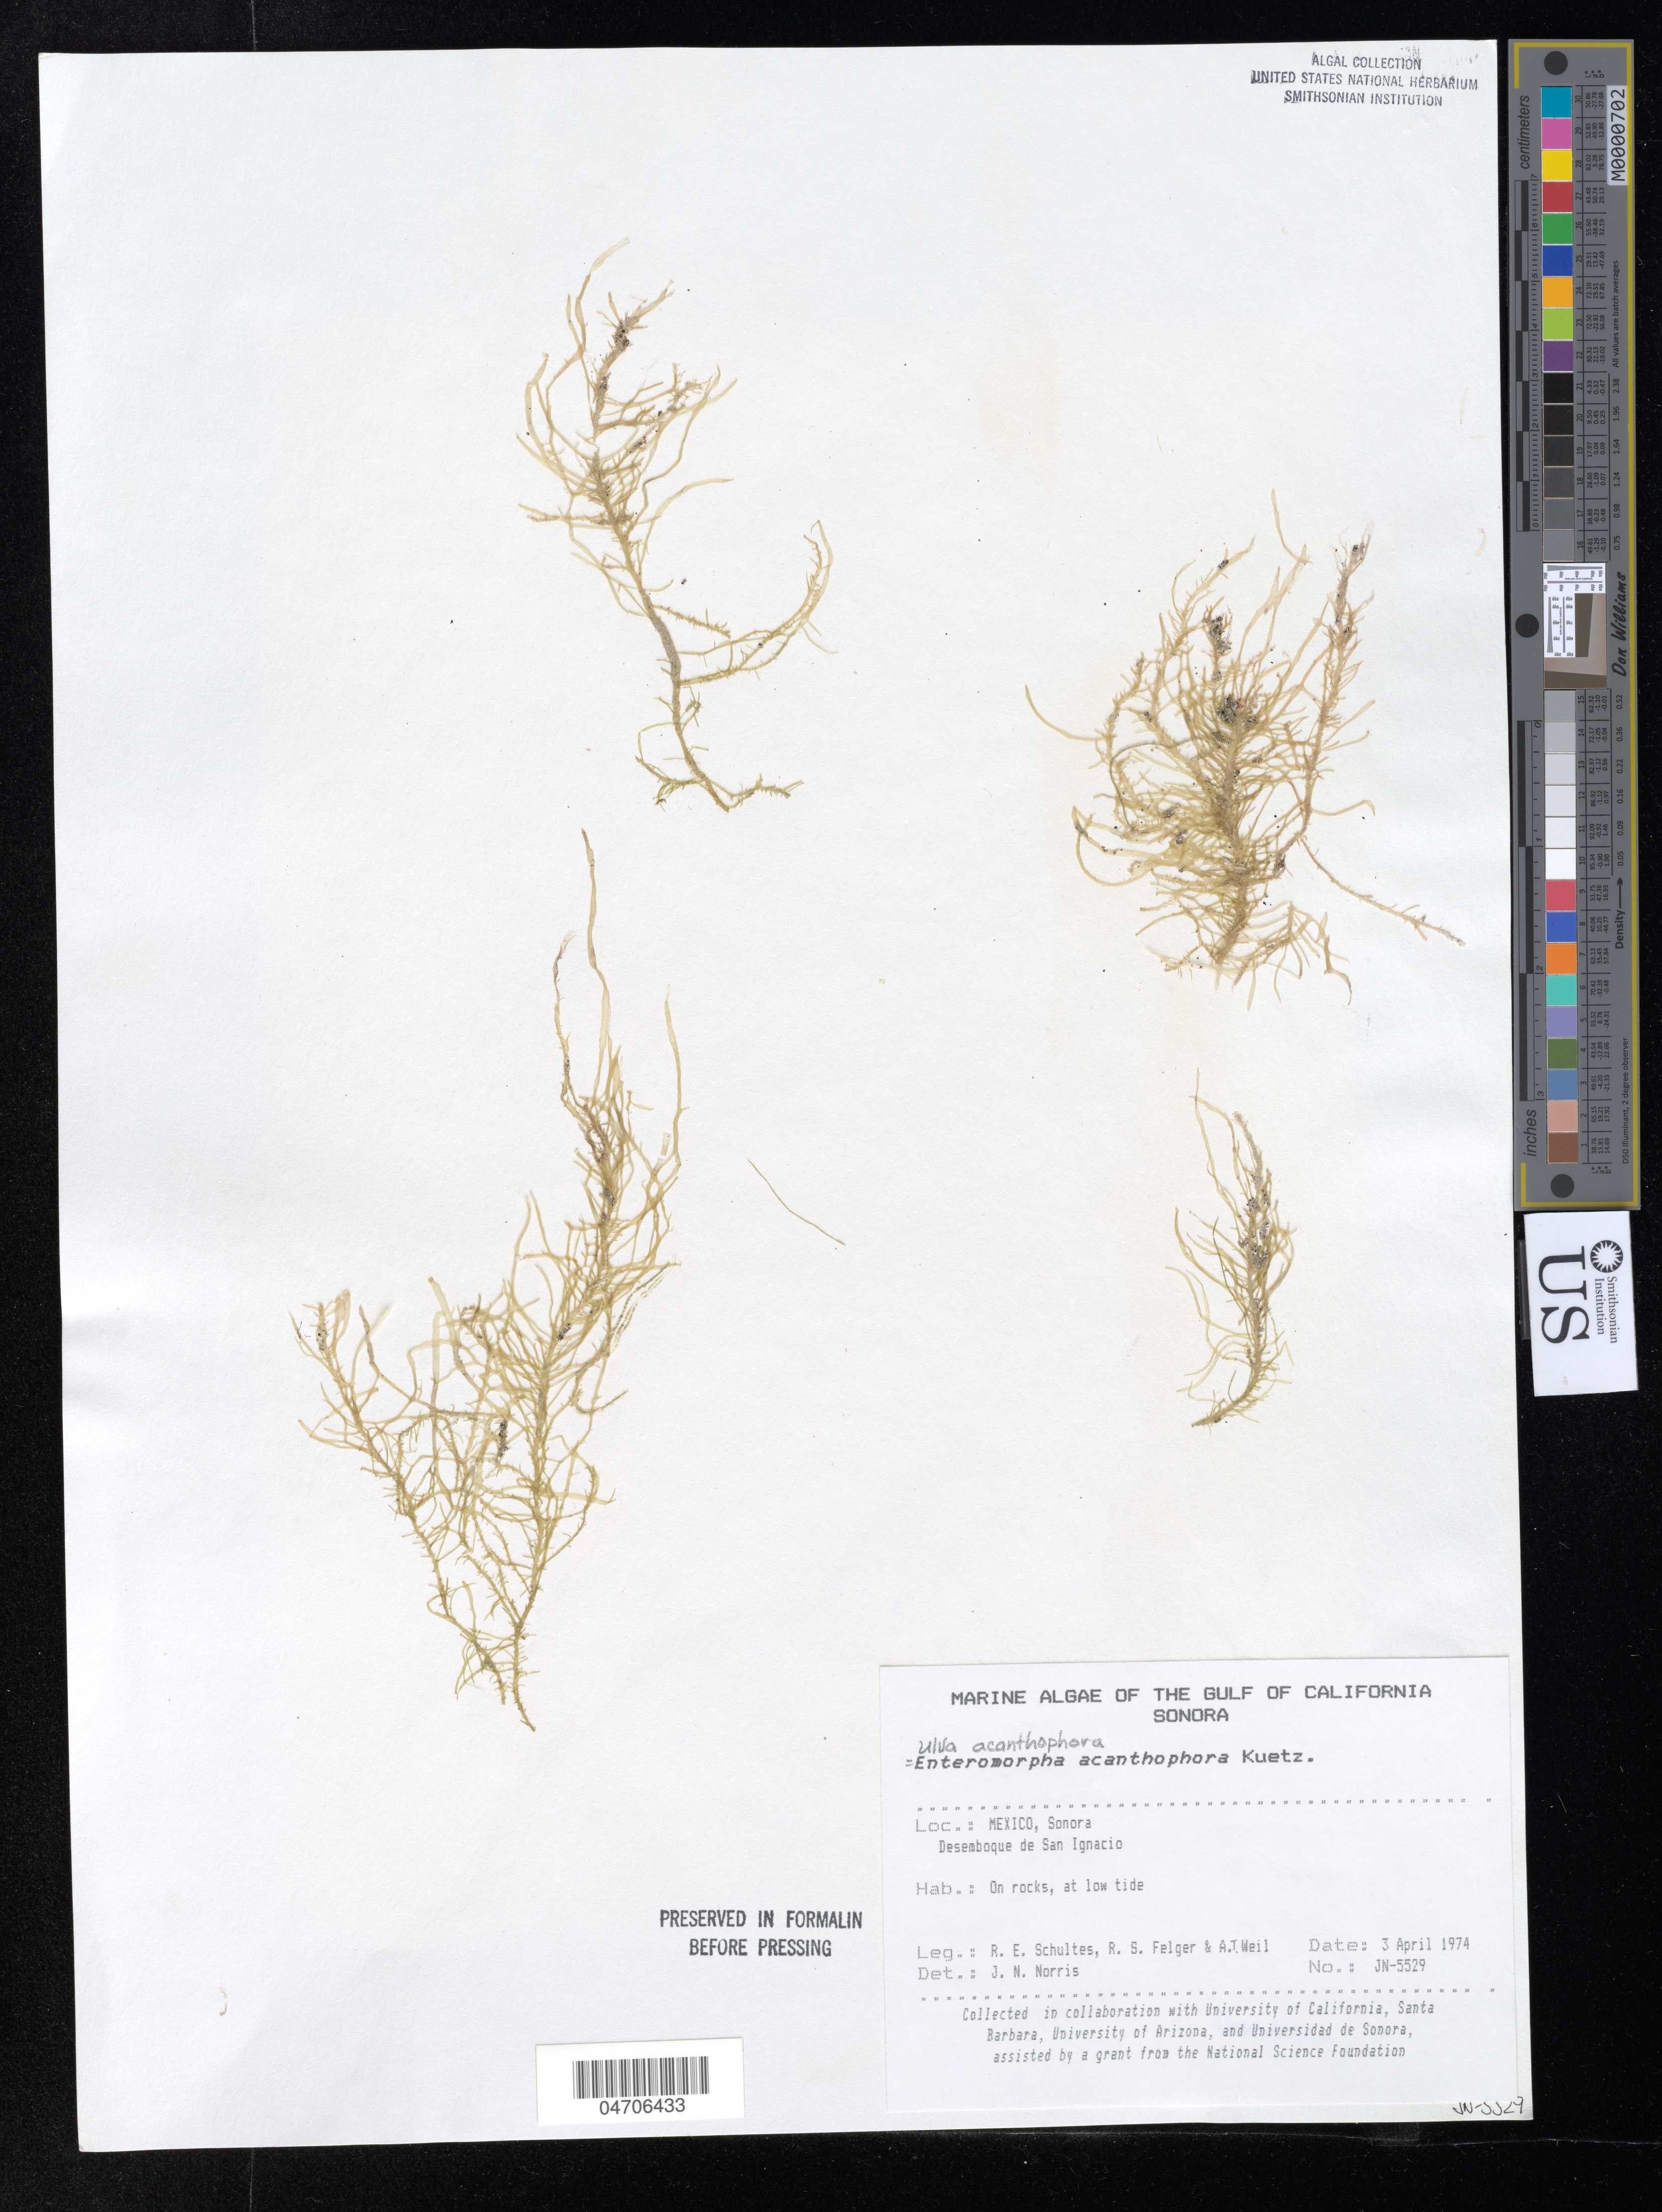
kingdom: Plantae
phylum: Chlorophyta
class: Ulvophyceae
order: Ulvales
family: Ulvaceae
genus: Ulva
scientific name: Ulva acanthophora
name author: (Kütz.) H.S. Hayden et al.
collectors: R. E. Schultes, R. S. Felger & A. T. Weil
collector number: JN-5529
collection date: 1974-04-03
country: Mexico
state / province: Sonora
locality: The Gulf of California. Desemboque de San Ignacio.